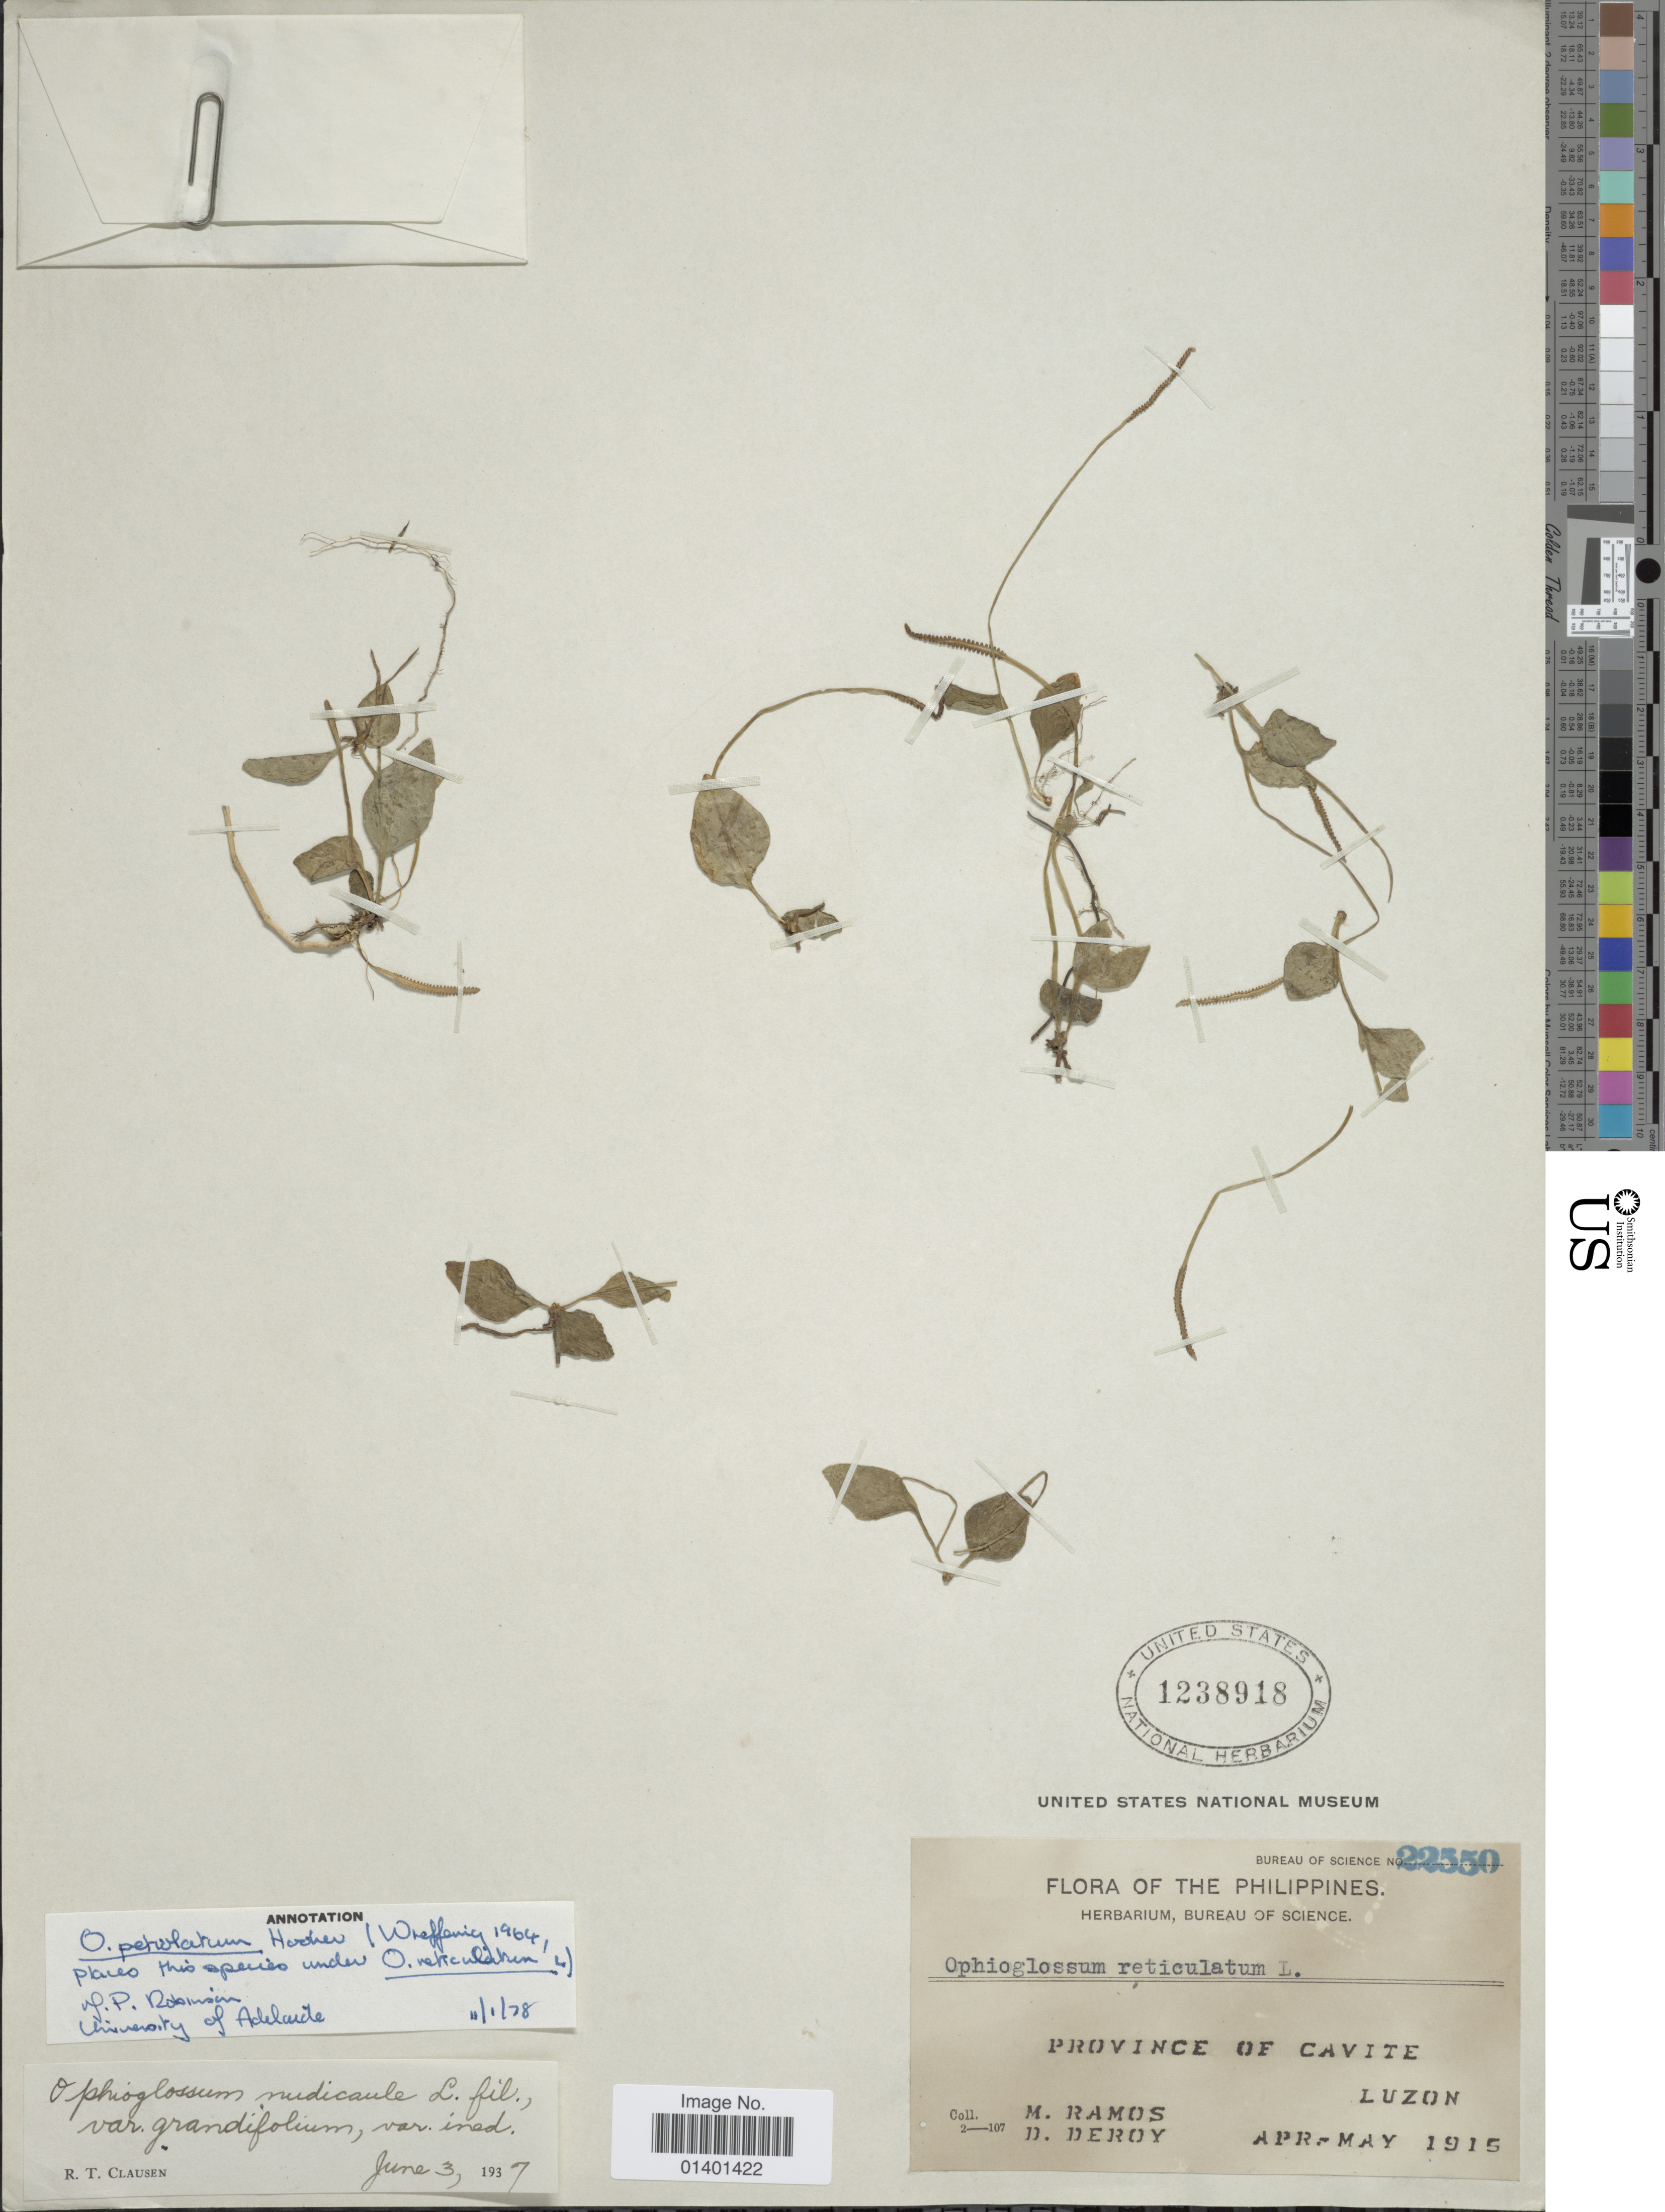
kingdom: Plantae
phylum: Tracheophyta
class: Polypodiopsida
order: Ophioglossales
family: Ophioglossaceae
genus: Ophioglossum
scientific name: Ophioglossum petiolatum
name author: Hook.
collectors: M. Ramos & D. Deroy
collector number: Bureau of Science 22550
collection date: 1915-04/1915-05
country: Philippines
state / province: Central Luzon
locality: Province of Cavite, Luzon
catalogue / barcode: US 1238918